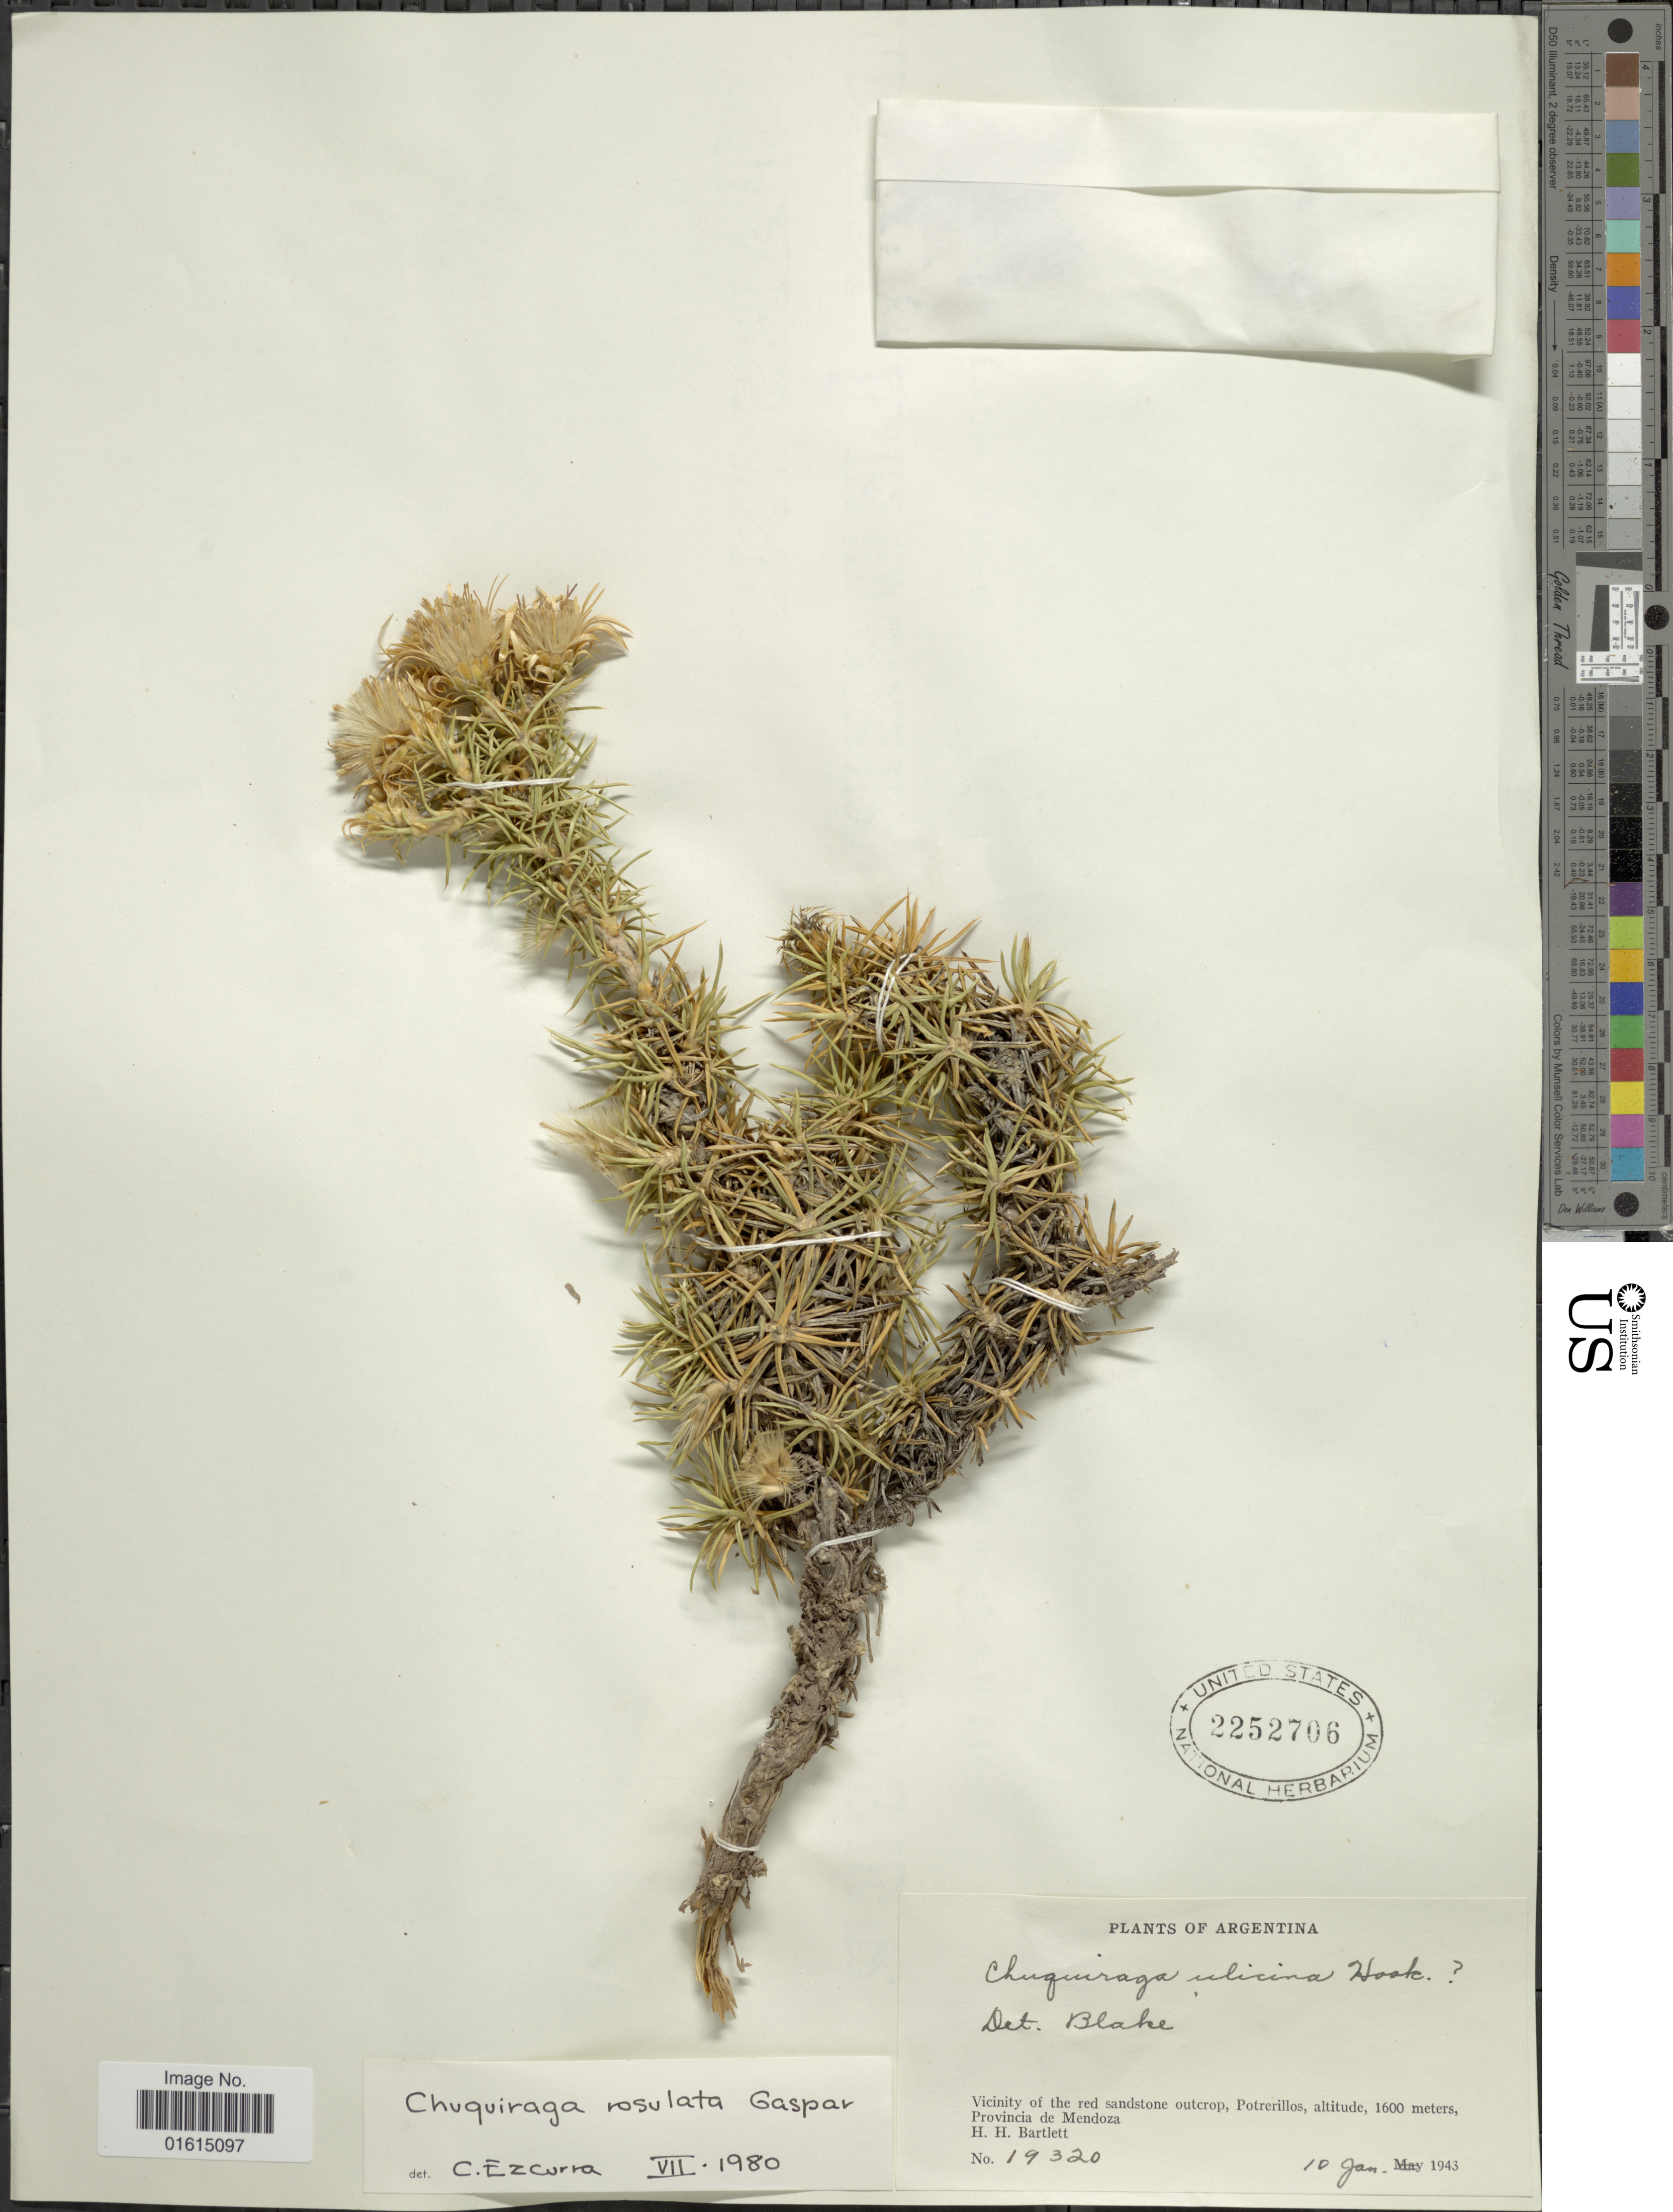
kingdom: Plantae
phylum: Tracheophyta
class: Magnoliopsida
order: Asterales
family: Asteraceae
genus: Chuquiraga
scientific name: Chuquiraga rosulata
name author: Gaspar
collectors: H. H. Bartlett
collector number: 19320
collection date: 1943-01-10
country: Argentina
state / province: Mendoza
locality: Vicinity of the red sandstone outcrop, Potrerillos, Provincia de Mendoza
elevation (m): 1600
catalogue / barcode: US 2252706